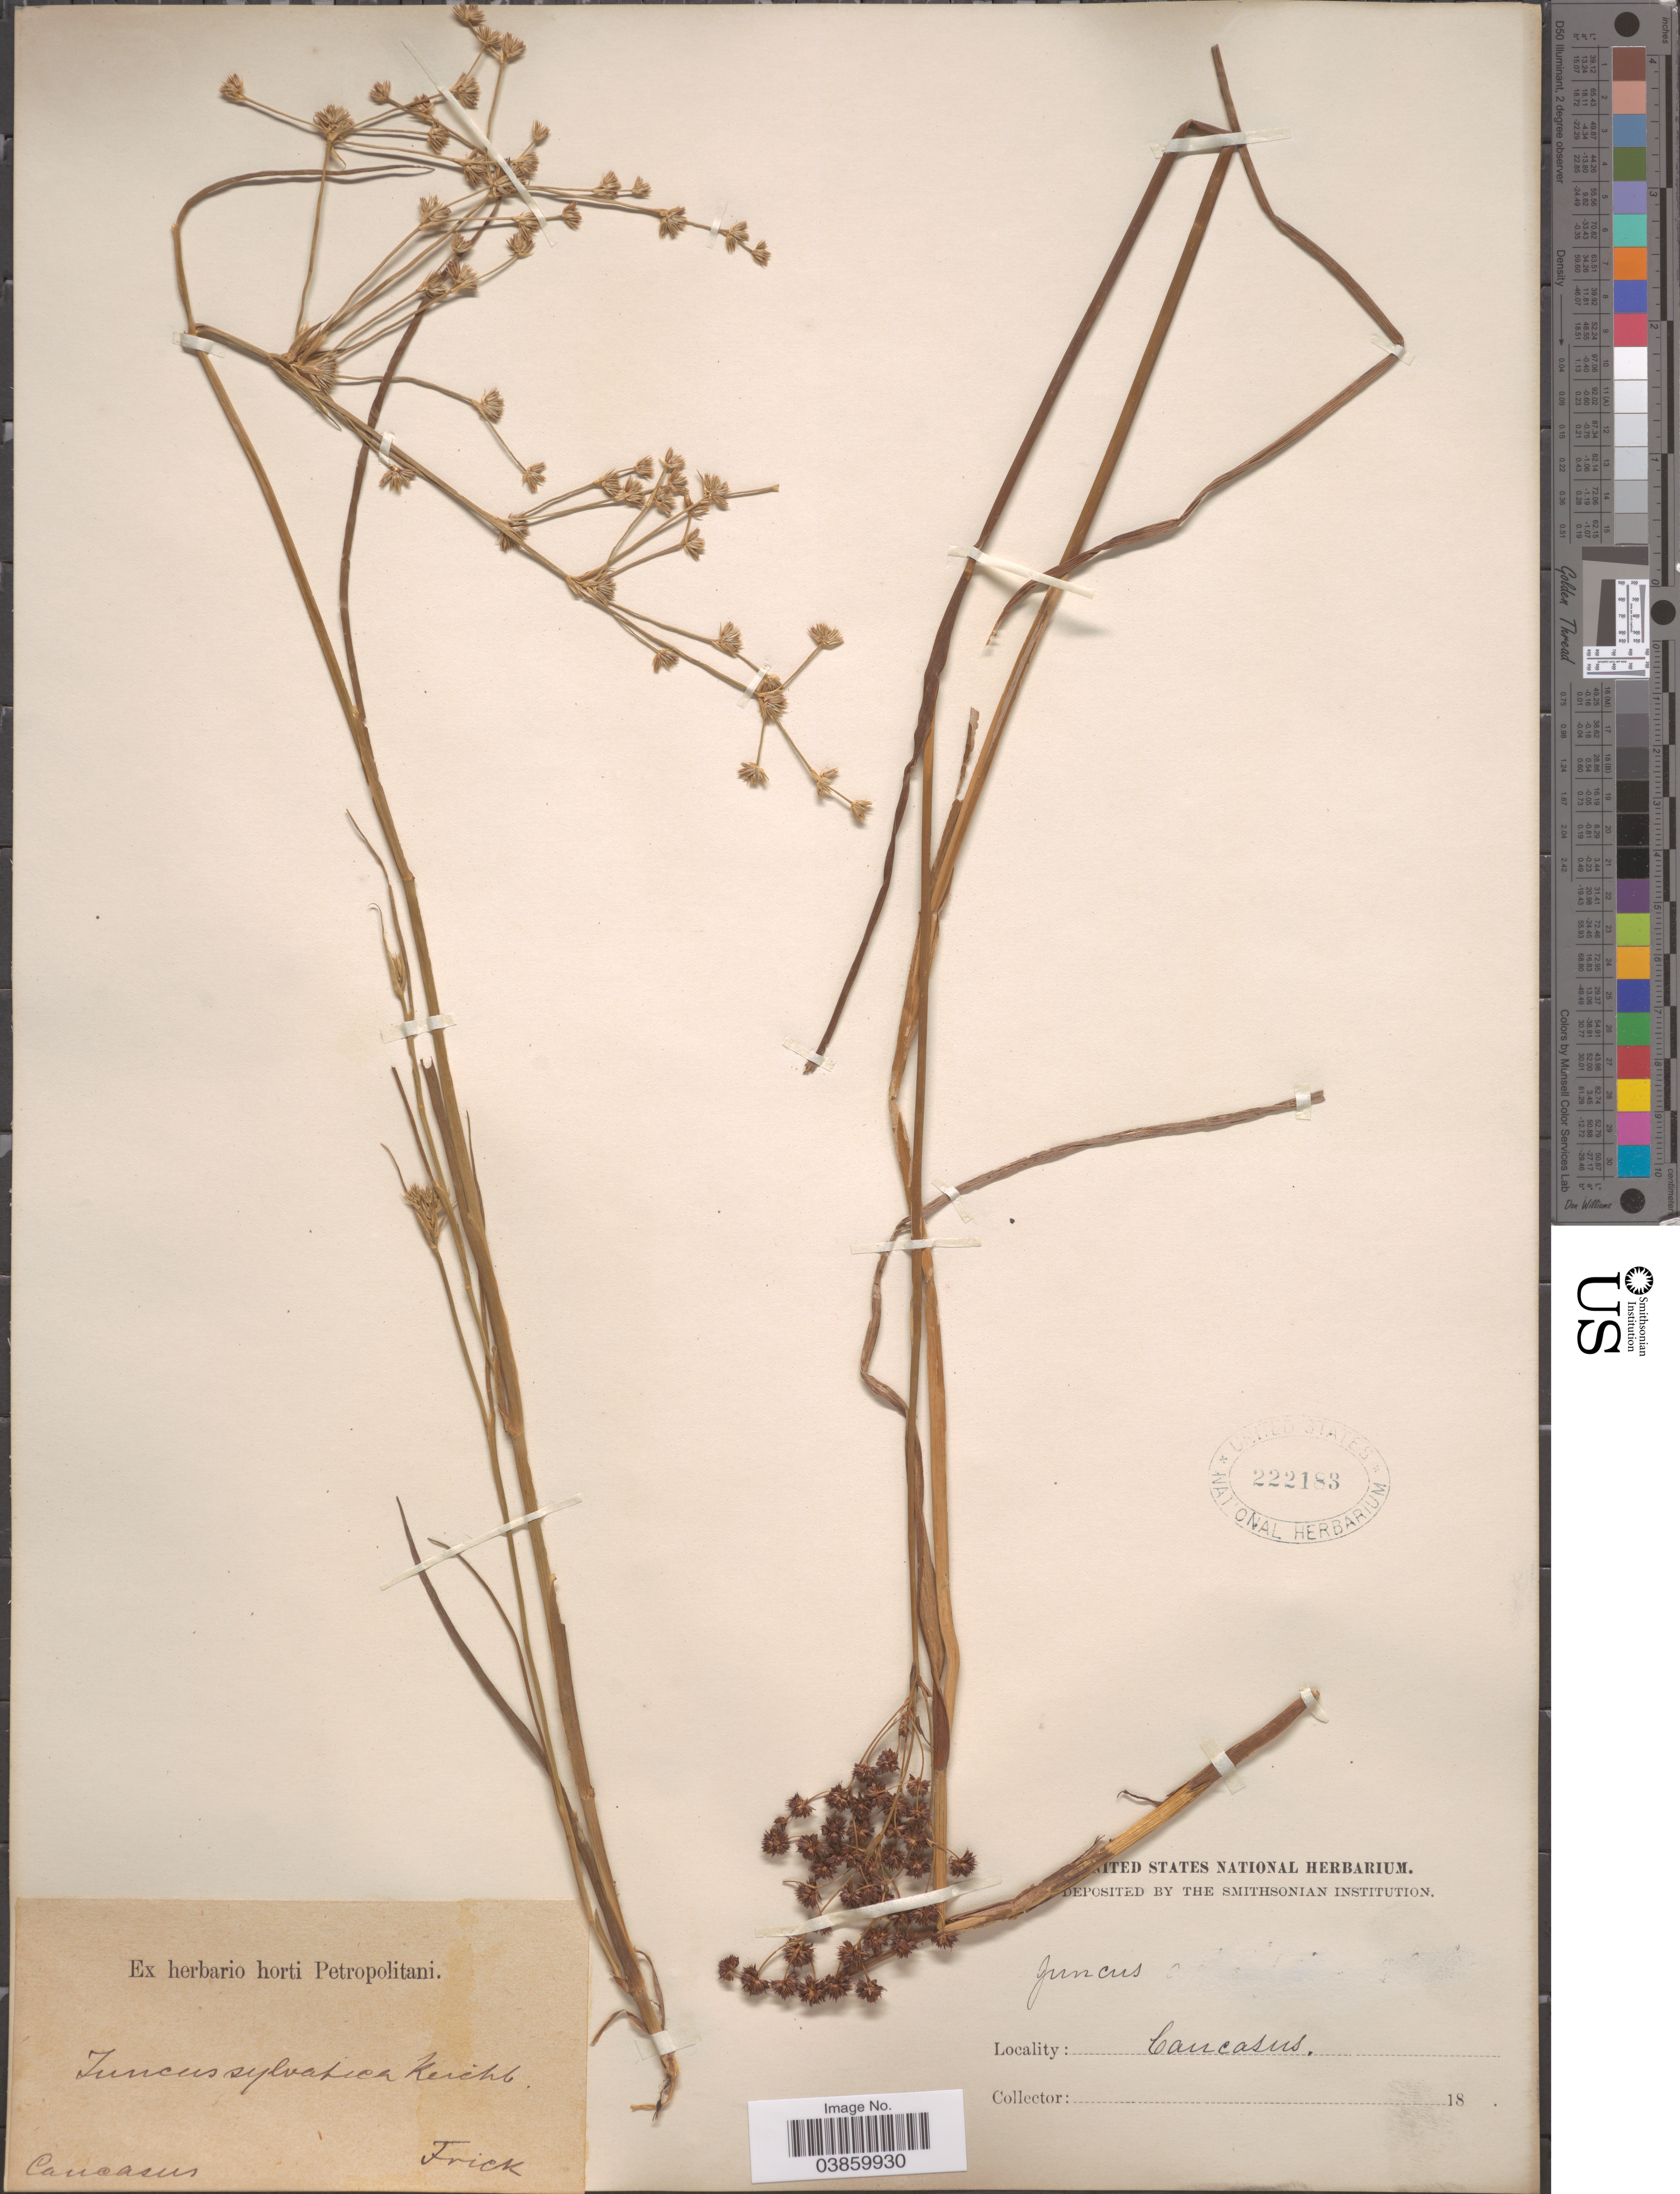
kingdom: Plantae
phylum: Tracheophyta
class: Liliopsida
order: Poales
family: Juncaceae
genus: Juncus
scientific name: Juncus acutiflorus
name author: Ehrh. ex Hoffm.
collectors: Frick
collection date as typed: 18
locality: Caucasus.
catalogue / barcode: US 222183